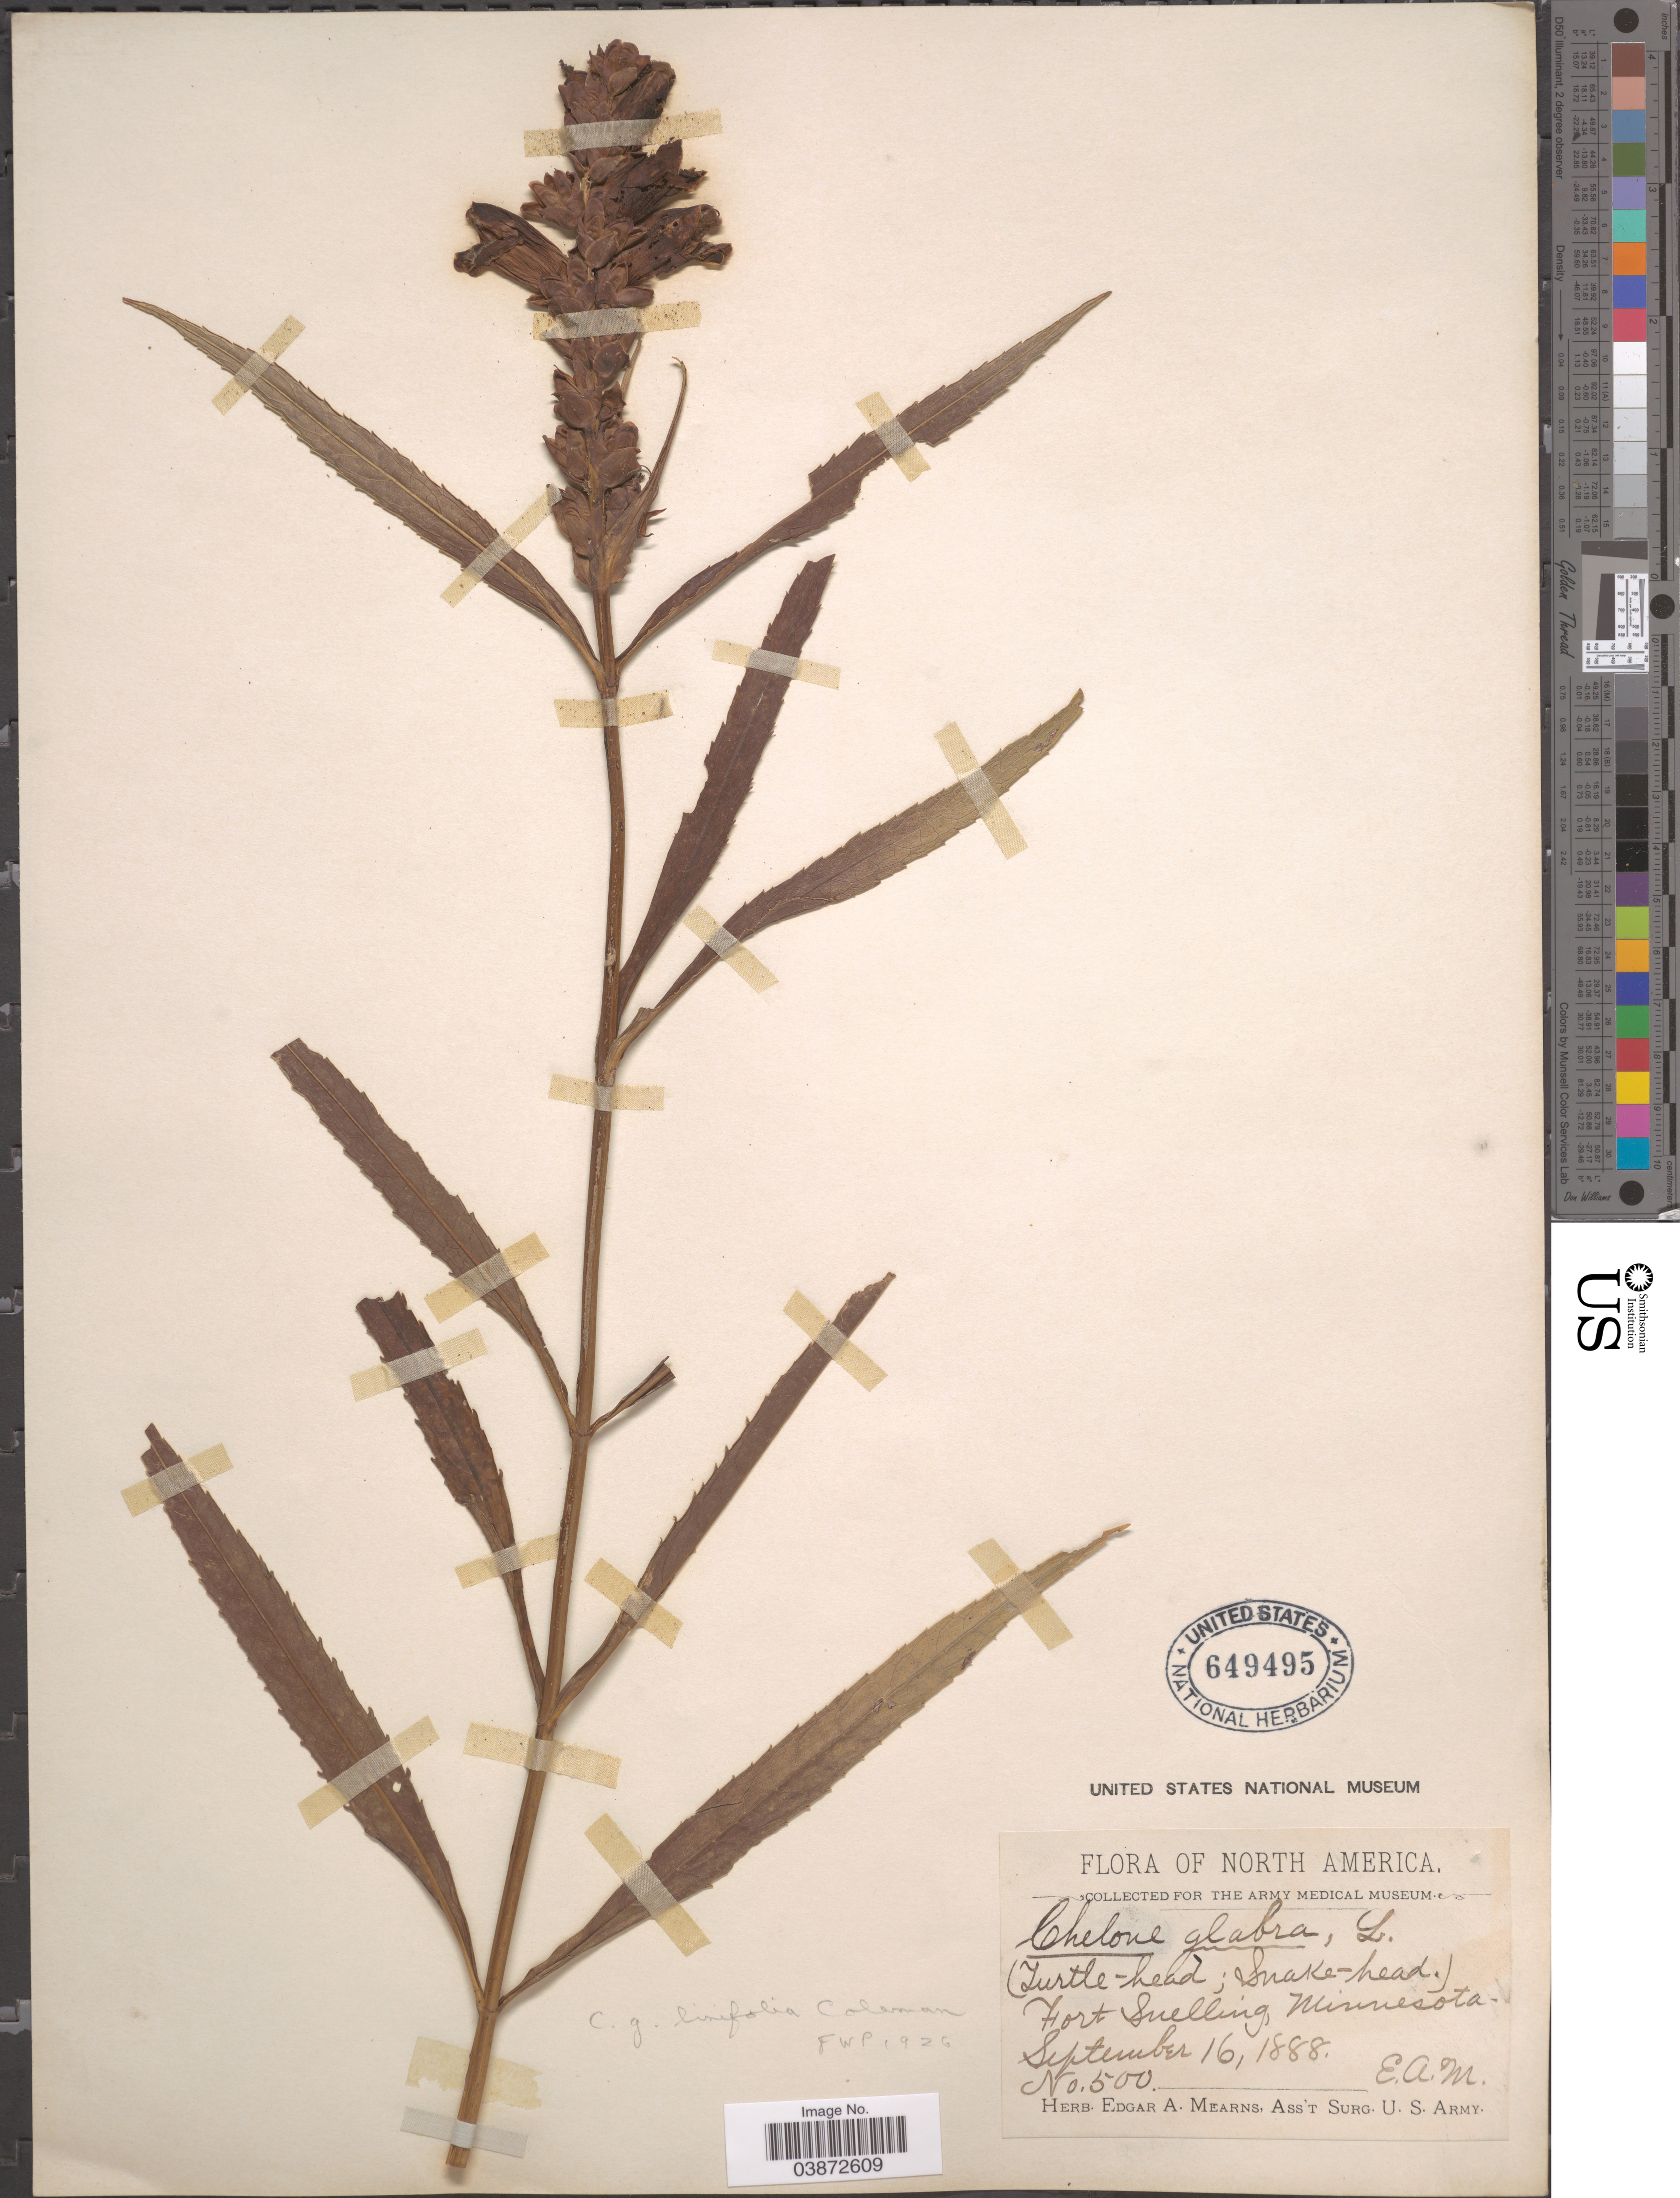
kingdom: Plantae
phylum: Tracheophyta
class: Magnoliopsida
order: Lamiales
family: Plantaginaceae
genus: Chelone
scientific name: Chelone glabra var. linifolia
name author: Coleman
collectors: E. A. Mearns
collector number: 500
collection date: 1888-09-16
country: United States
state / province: Minnesota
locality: Fort Snelling.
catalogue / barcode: US 649495